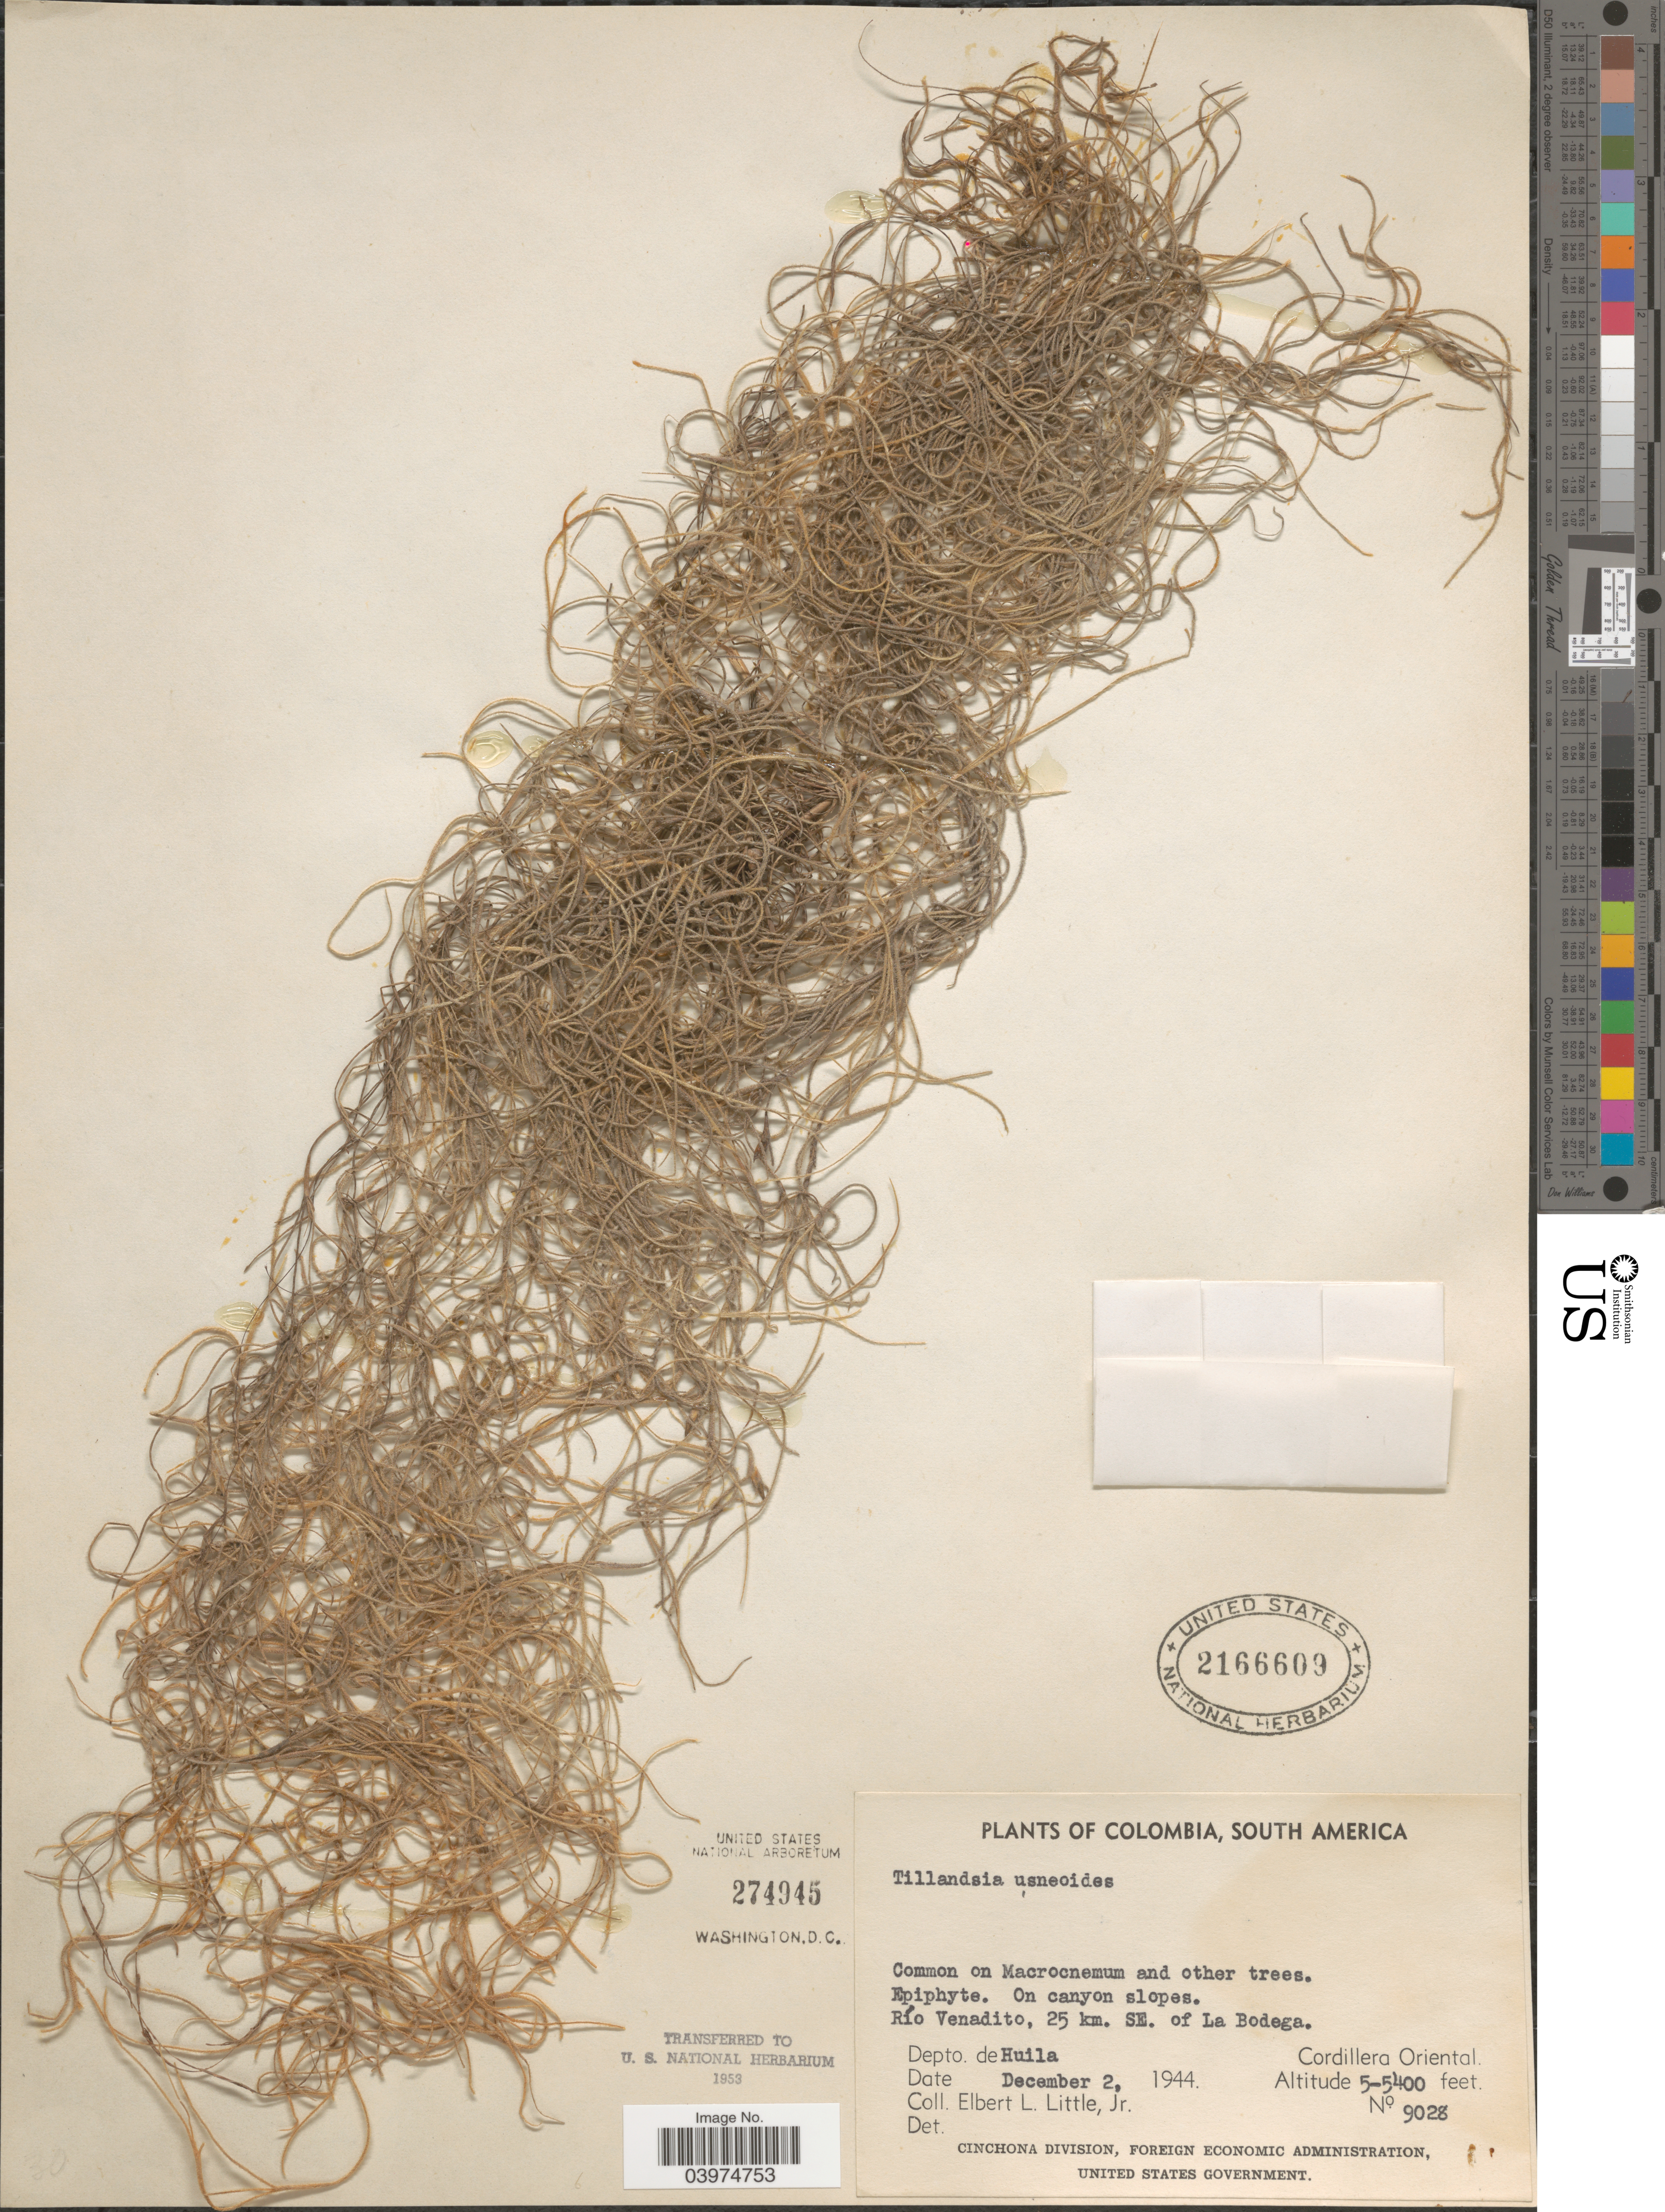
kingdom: Plantae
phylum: Tracheophyta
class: Liliopsida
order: Poales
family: Bromeliaceae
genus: Tillandsia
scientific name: Tillandsia usneoides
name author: (L.) L.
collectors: E. L. Little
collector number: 9028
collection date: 1944-12-02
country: Colombia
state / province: Huila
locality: Río Venadito, 25 km. SE. of La Bodega. Depto. de Huila. Cordillera Oriental.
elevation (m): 1524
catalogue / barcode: US 2166609